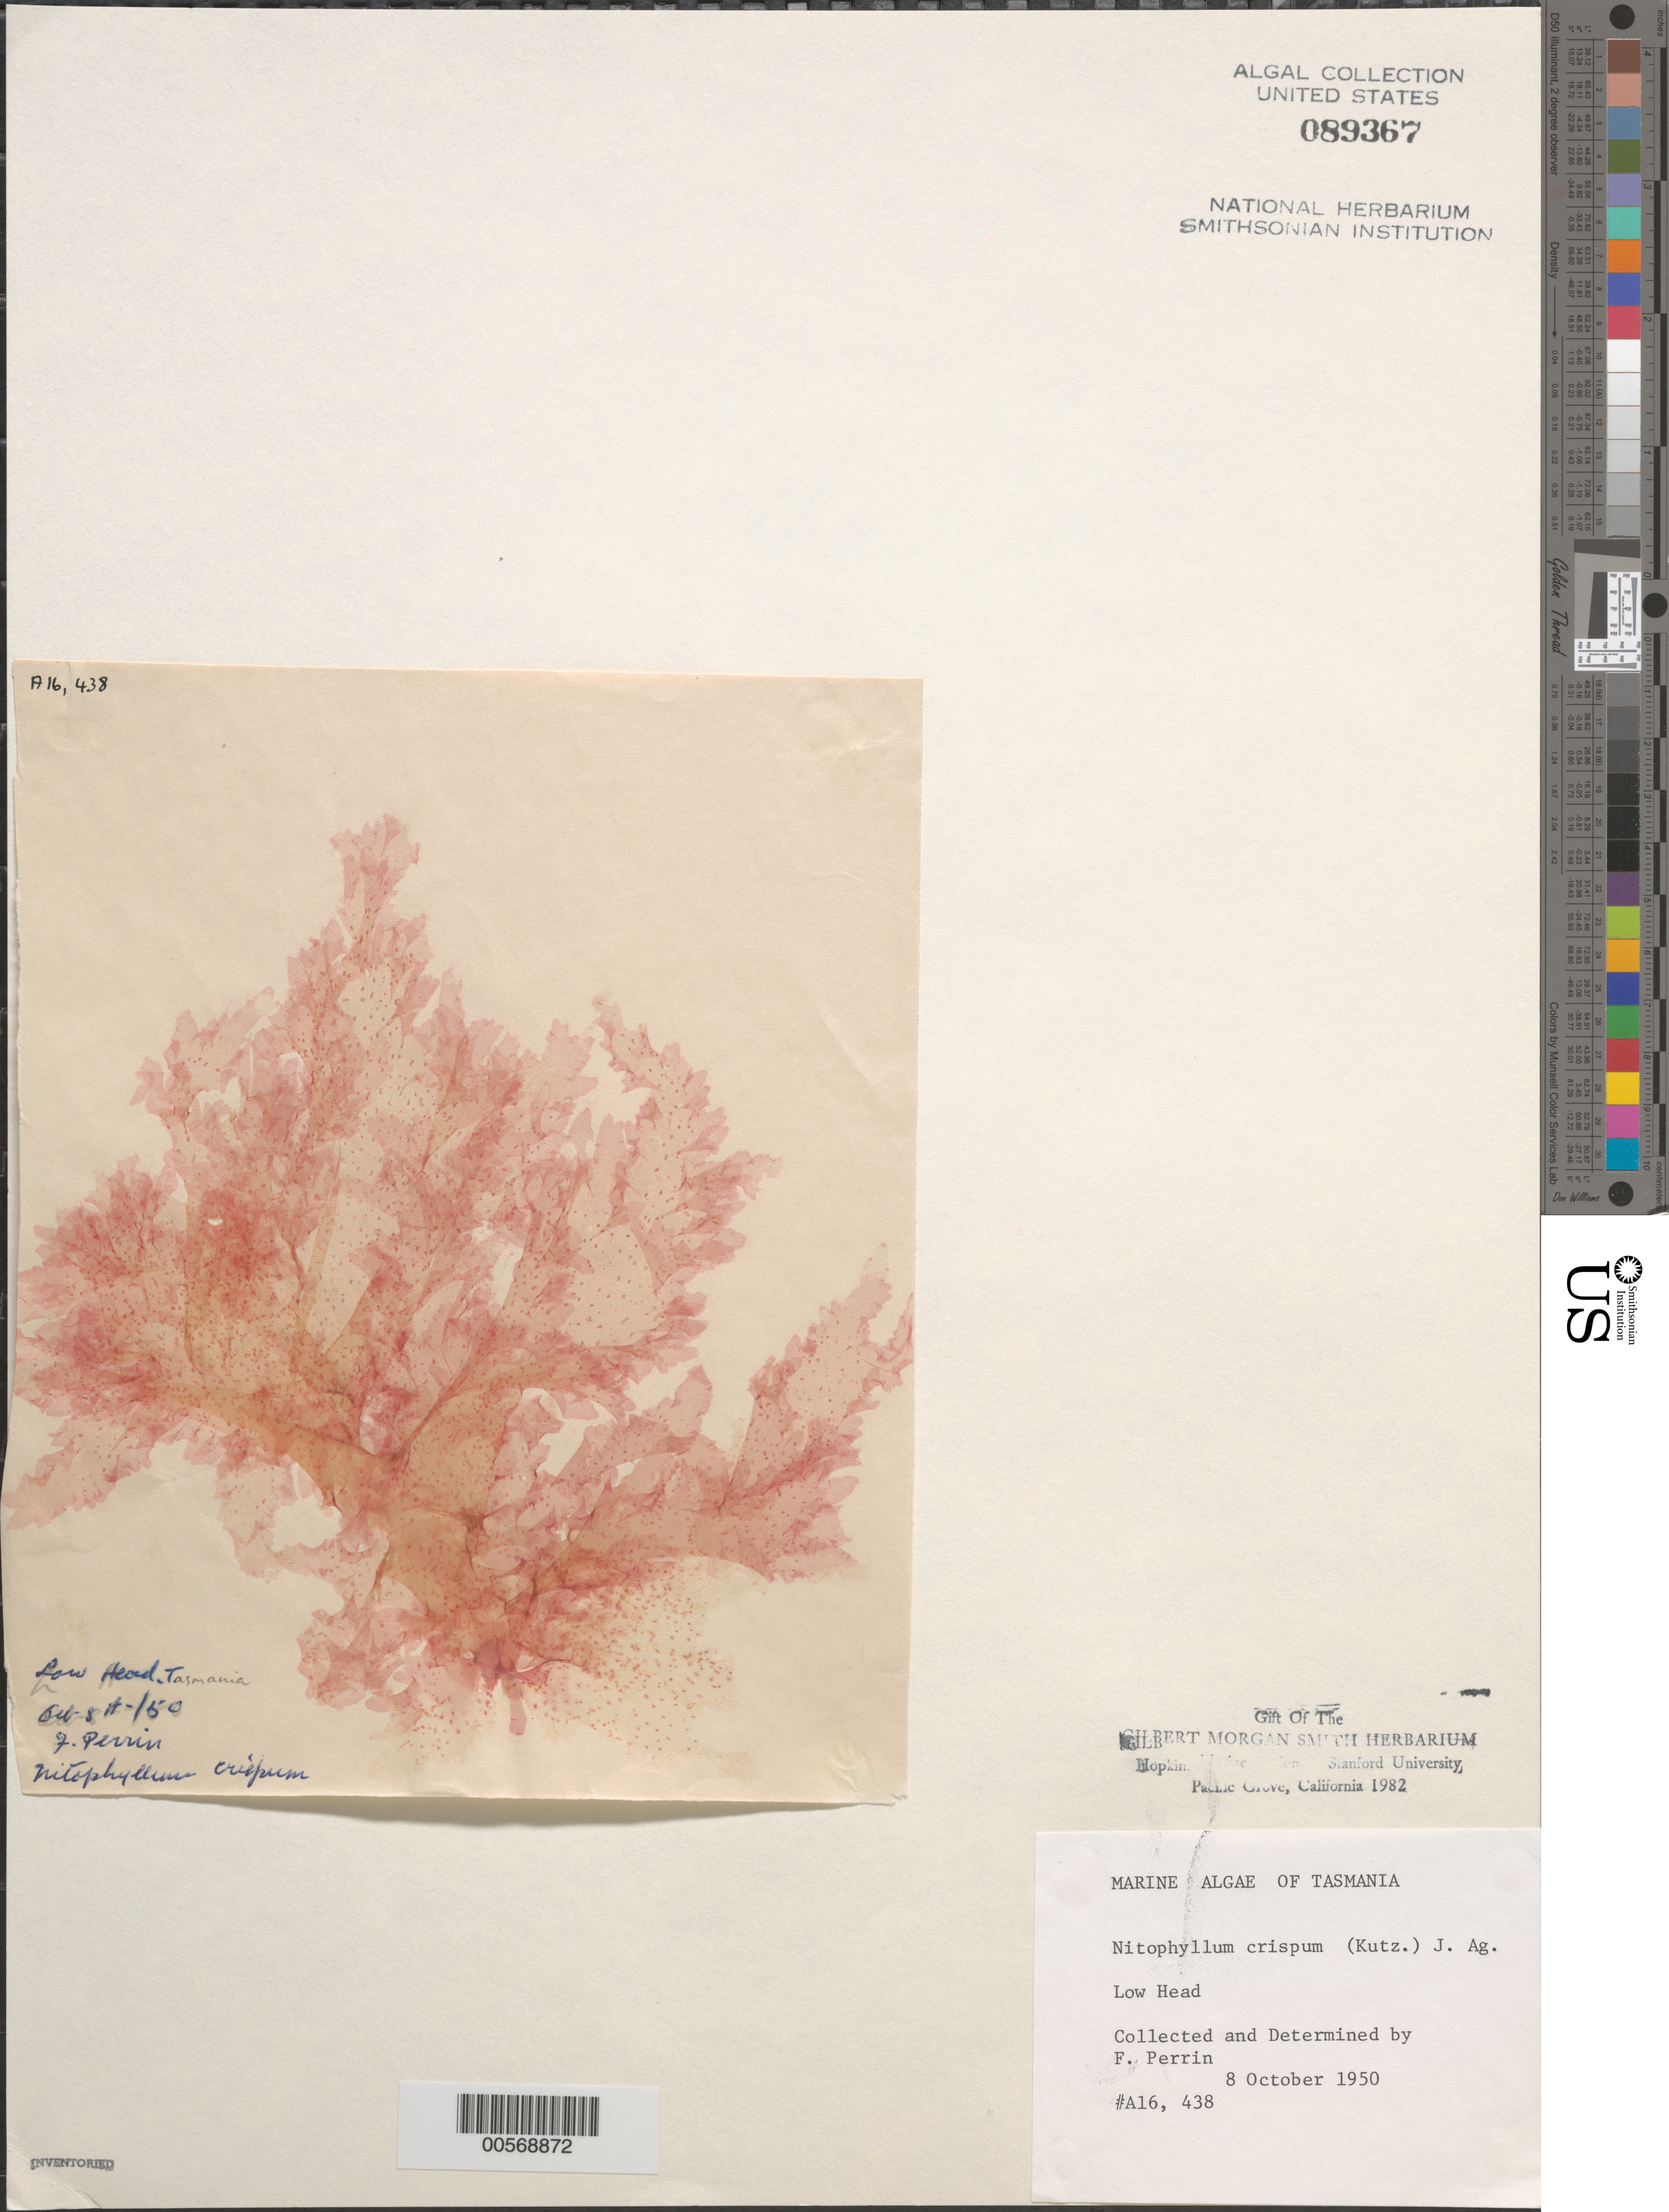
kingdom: Plantae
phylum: Rhodophyta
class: Florideophyceae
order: Ceramiales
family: Delesseriaceae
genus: Nitophyllum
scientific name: Nitophyllum crispum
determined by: Perrin, F.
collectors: F. Perrin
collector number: A16438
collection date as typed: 08 Oct 1950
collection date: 1950-10-08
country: Australia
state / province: Tasmania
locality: Low Head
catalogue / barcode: US 89367